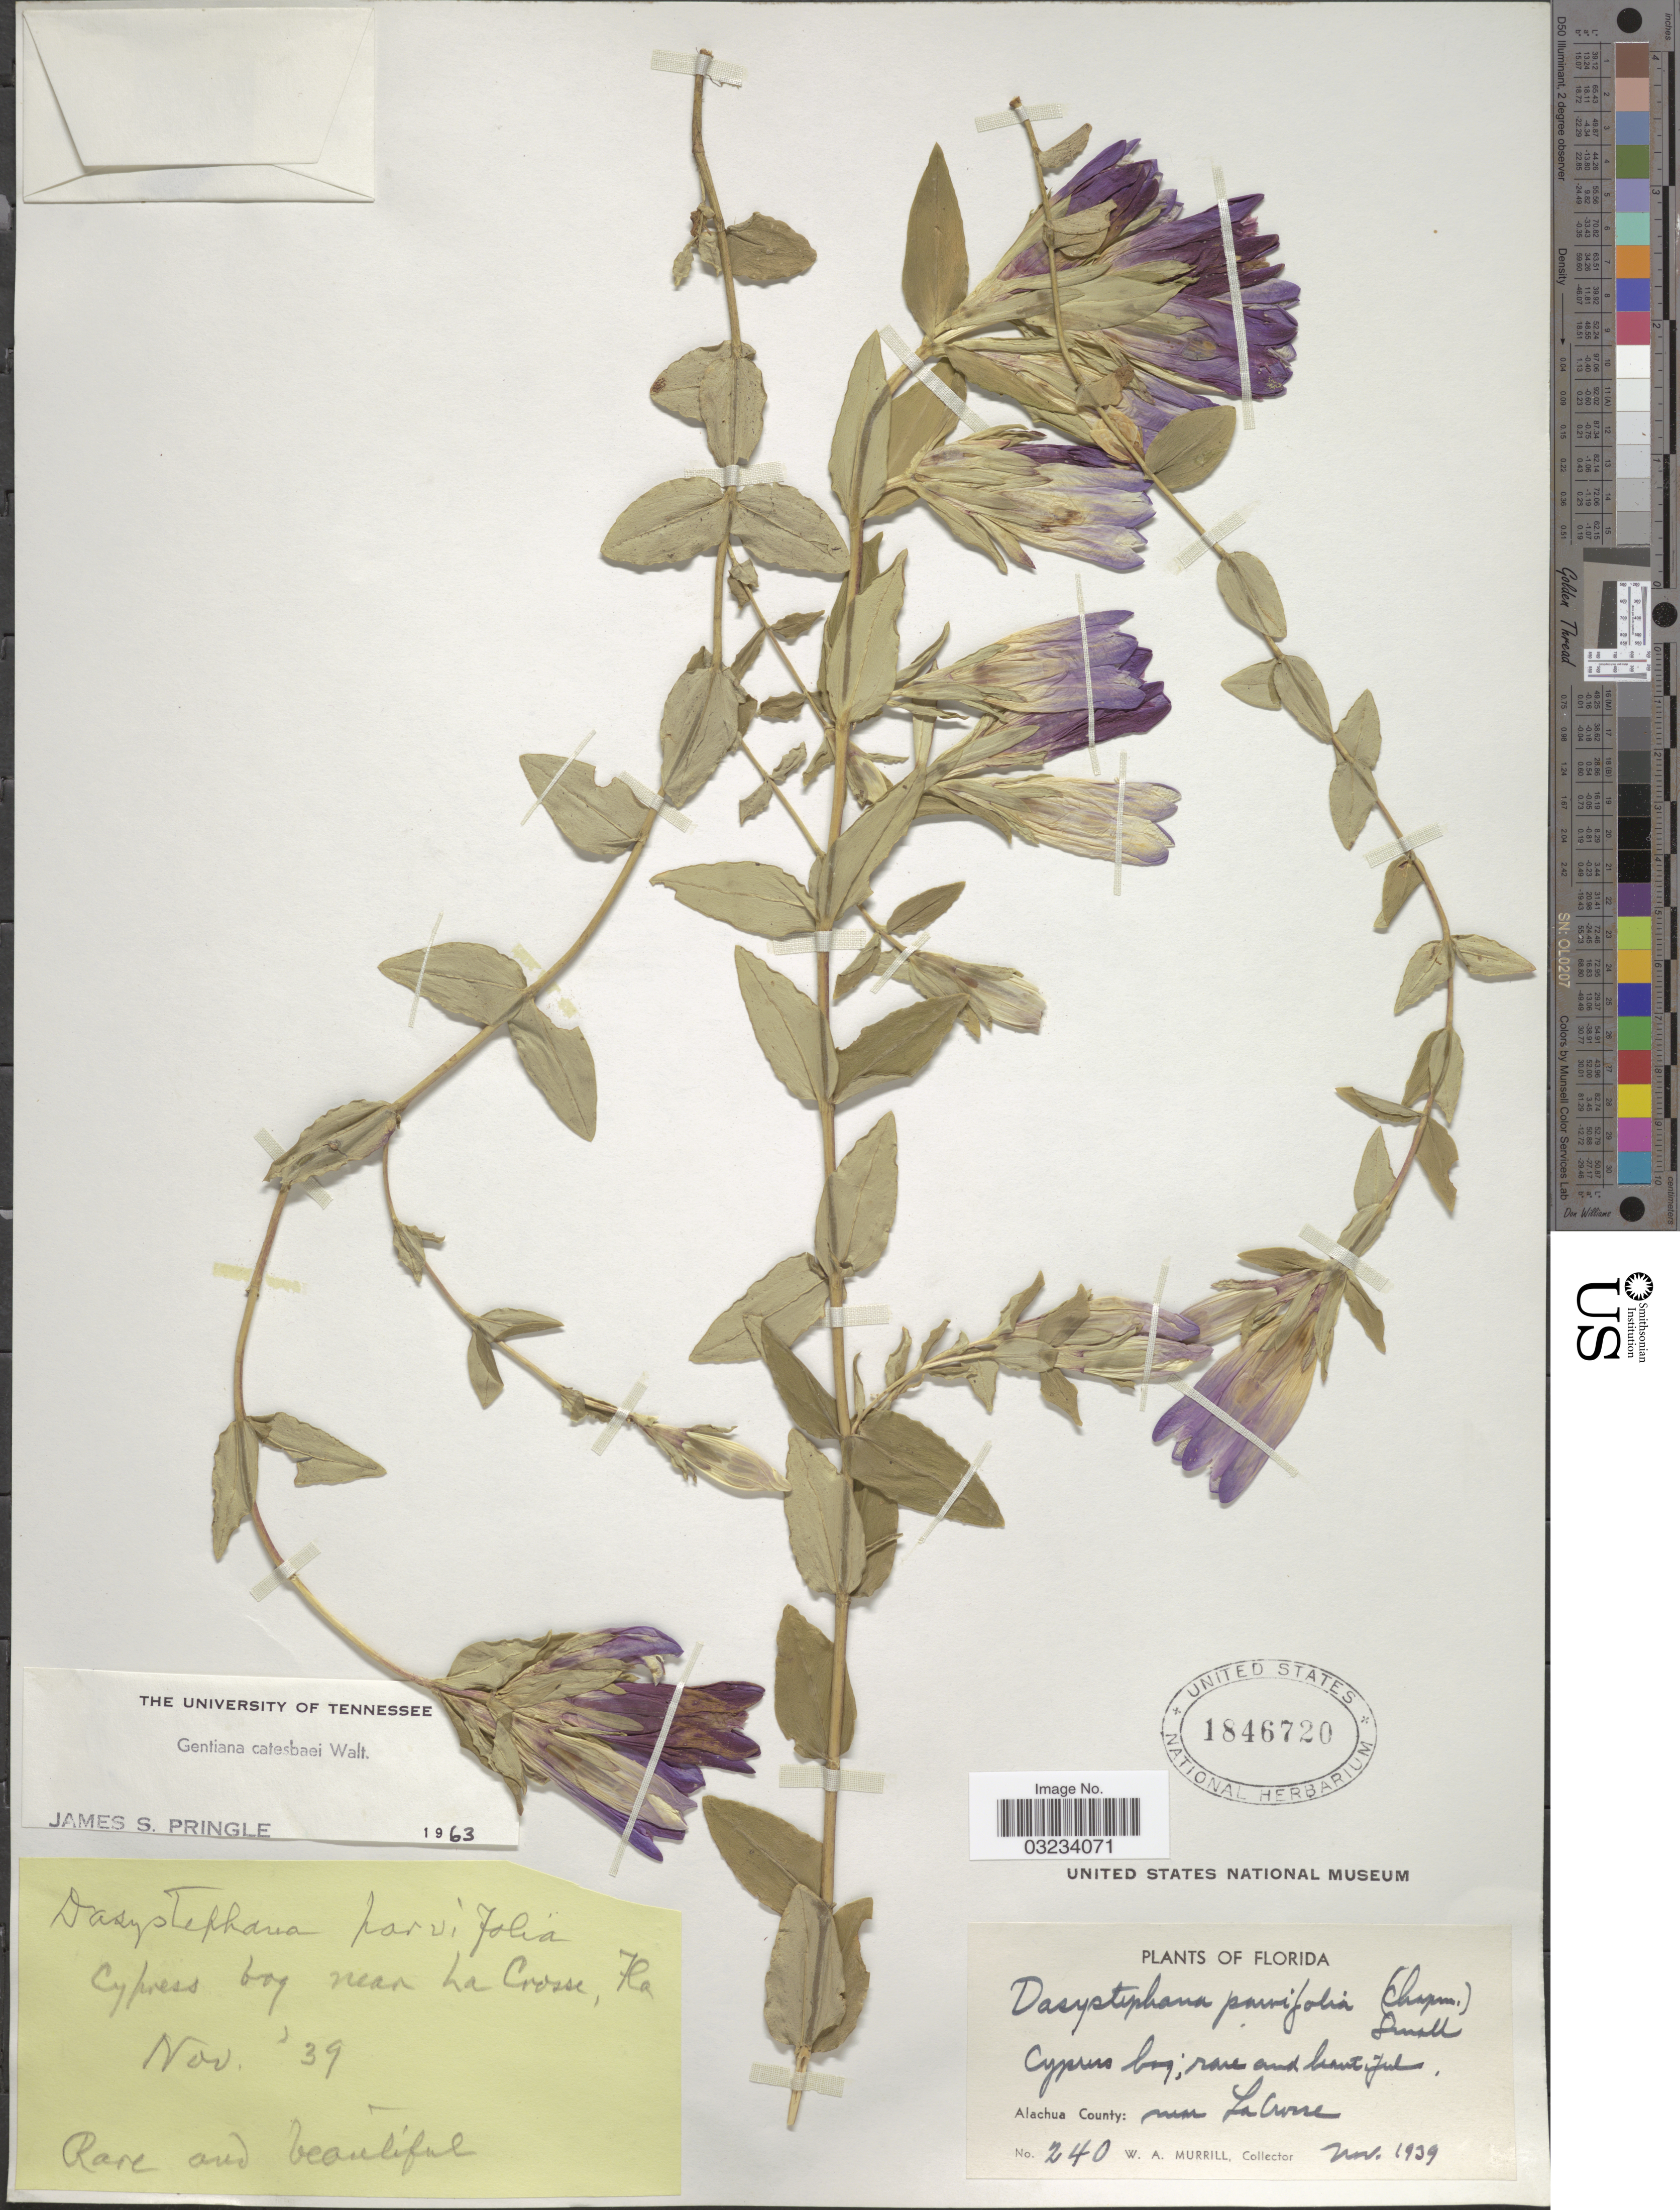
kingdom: Plantae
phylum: Tracheophyta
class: Magnoliopsida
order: Gentianales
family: Gentianaceae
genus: Gentiana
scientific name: Gentiana catesbaei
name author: Walter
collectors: W. A. Murrill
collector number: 240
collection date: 1939-11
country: United States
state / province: Florida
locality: Alachua County: near La Crosse.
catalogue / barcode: US 1846720